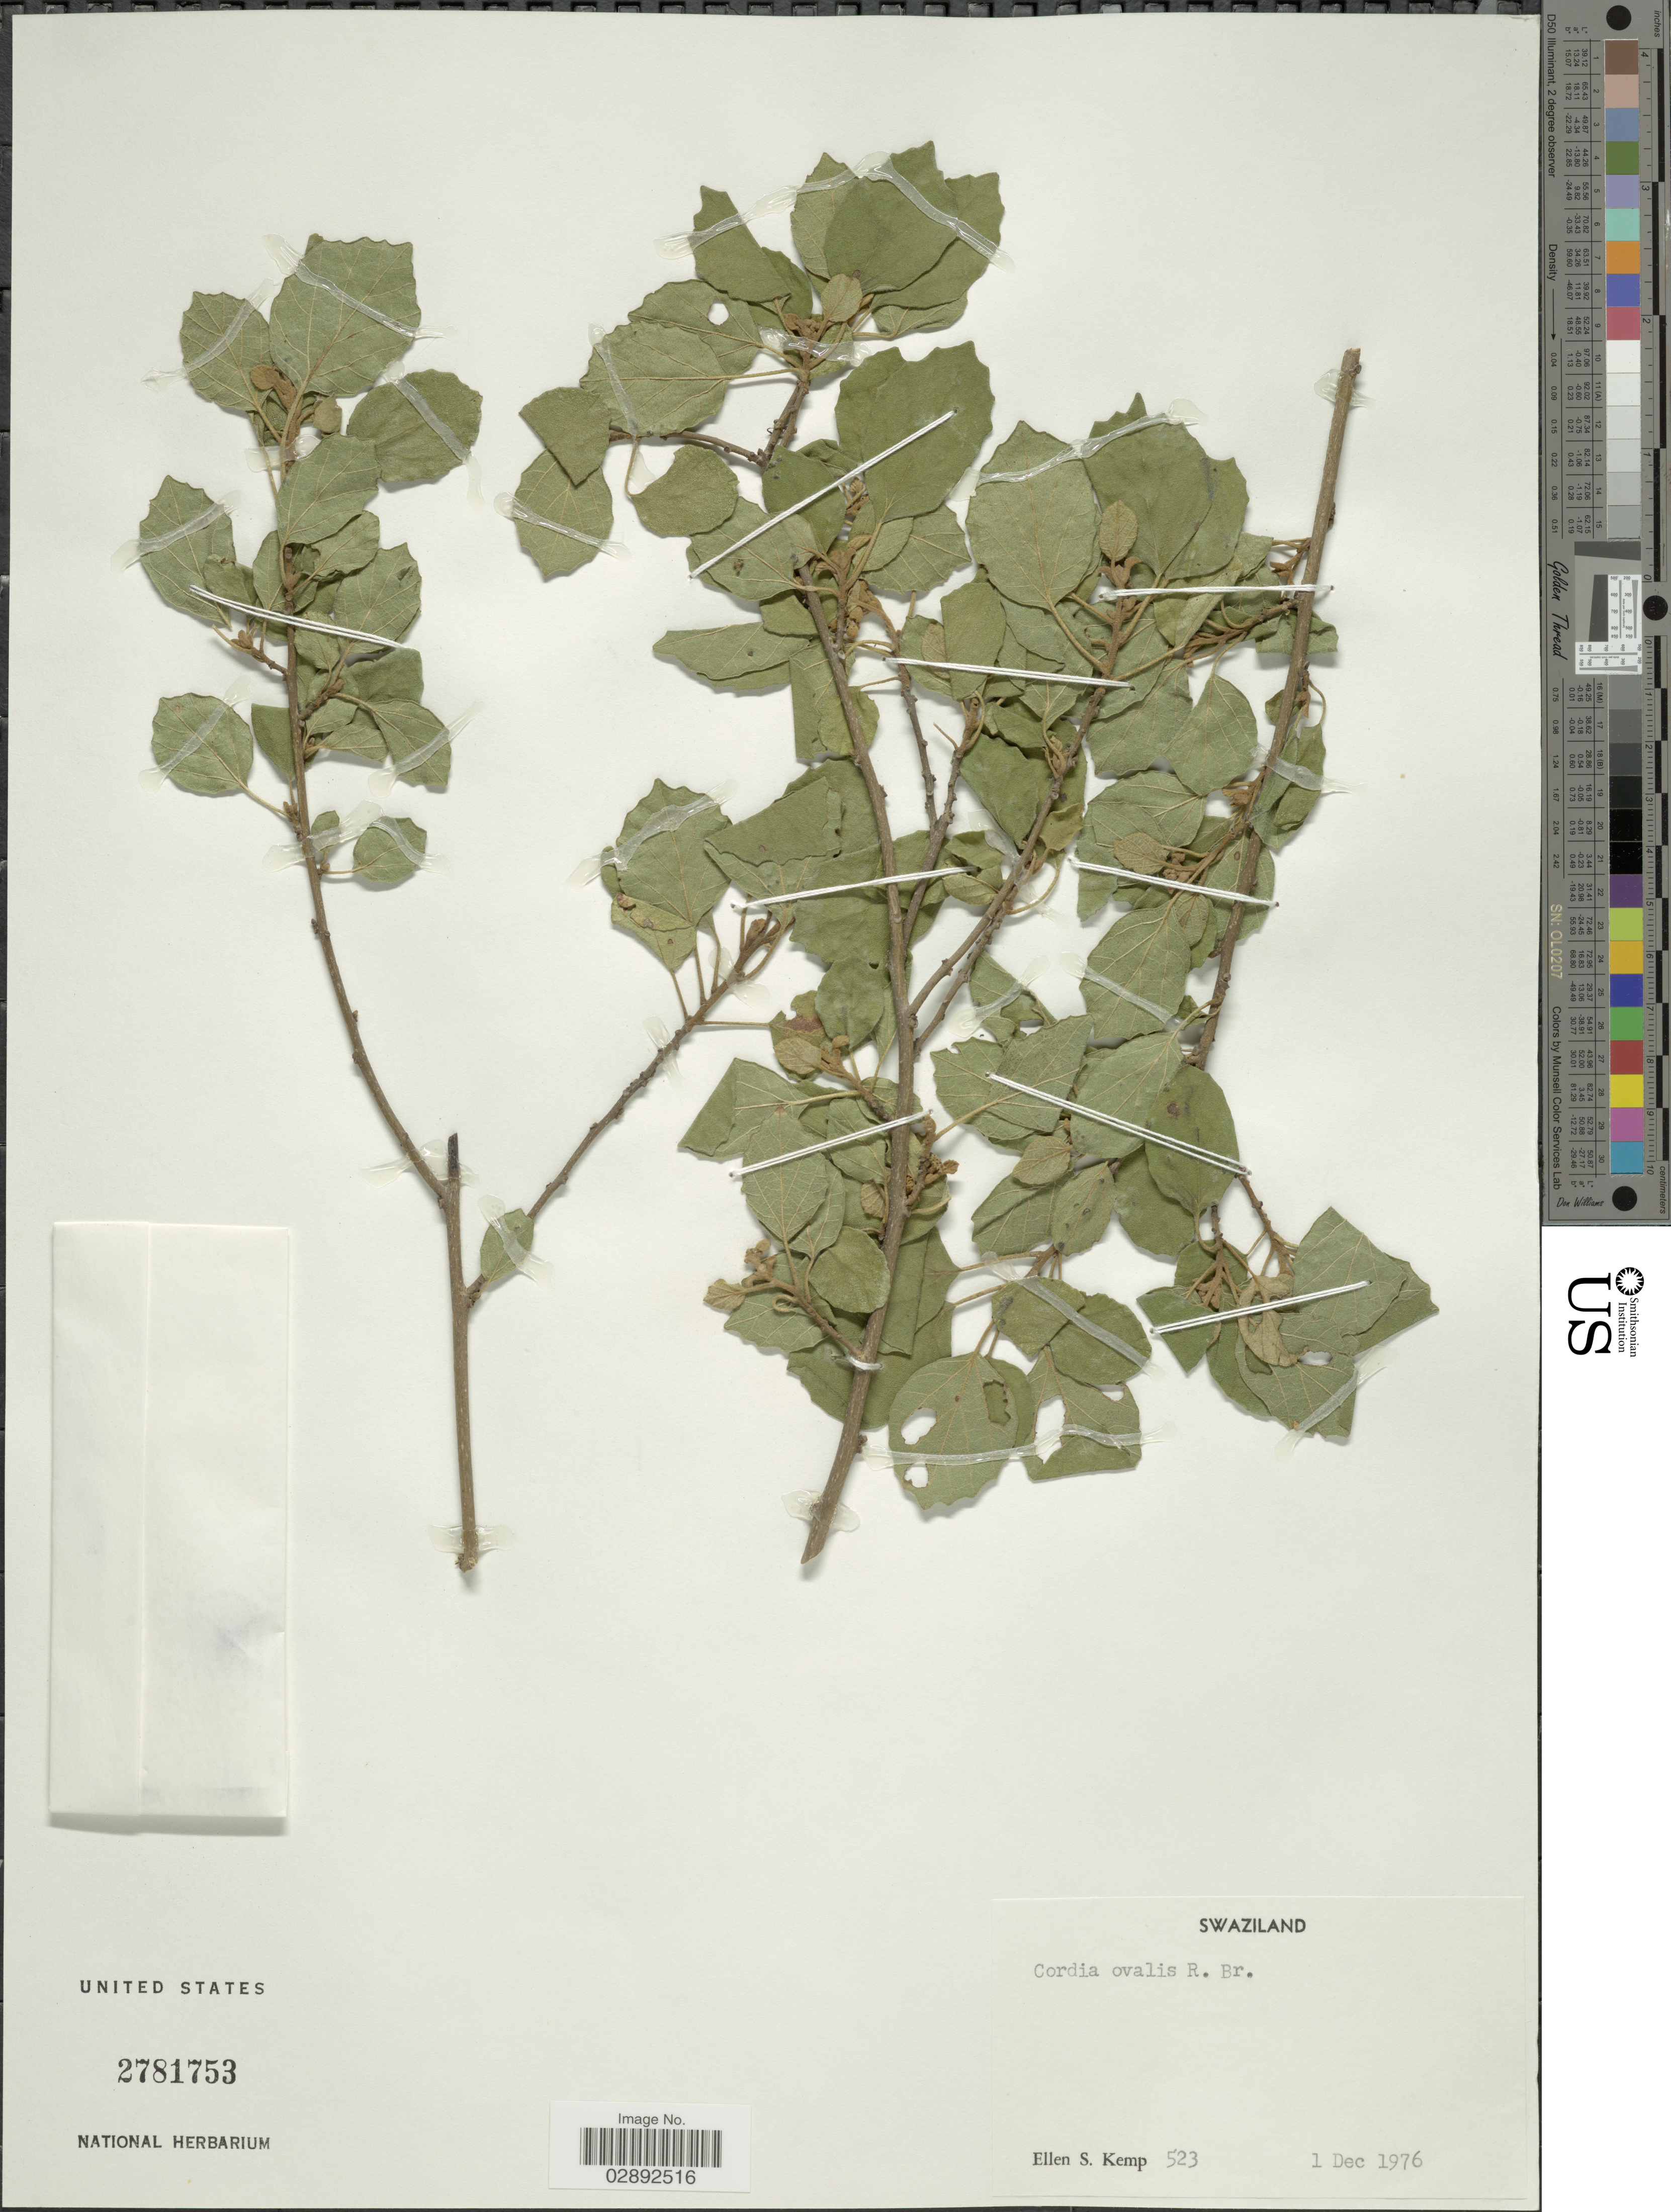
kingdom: Plantae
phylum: Tracheophyta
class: Magnoliopsida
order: Boraginales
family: Cordiaceae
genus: Cordia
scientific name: Cordia ovalis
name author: R. Br. ex DC.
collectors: E. S. Kemp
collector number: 523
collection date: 1976-12-01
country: Eswatini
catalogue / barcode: US 2781753